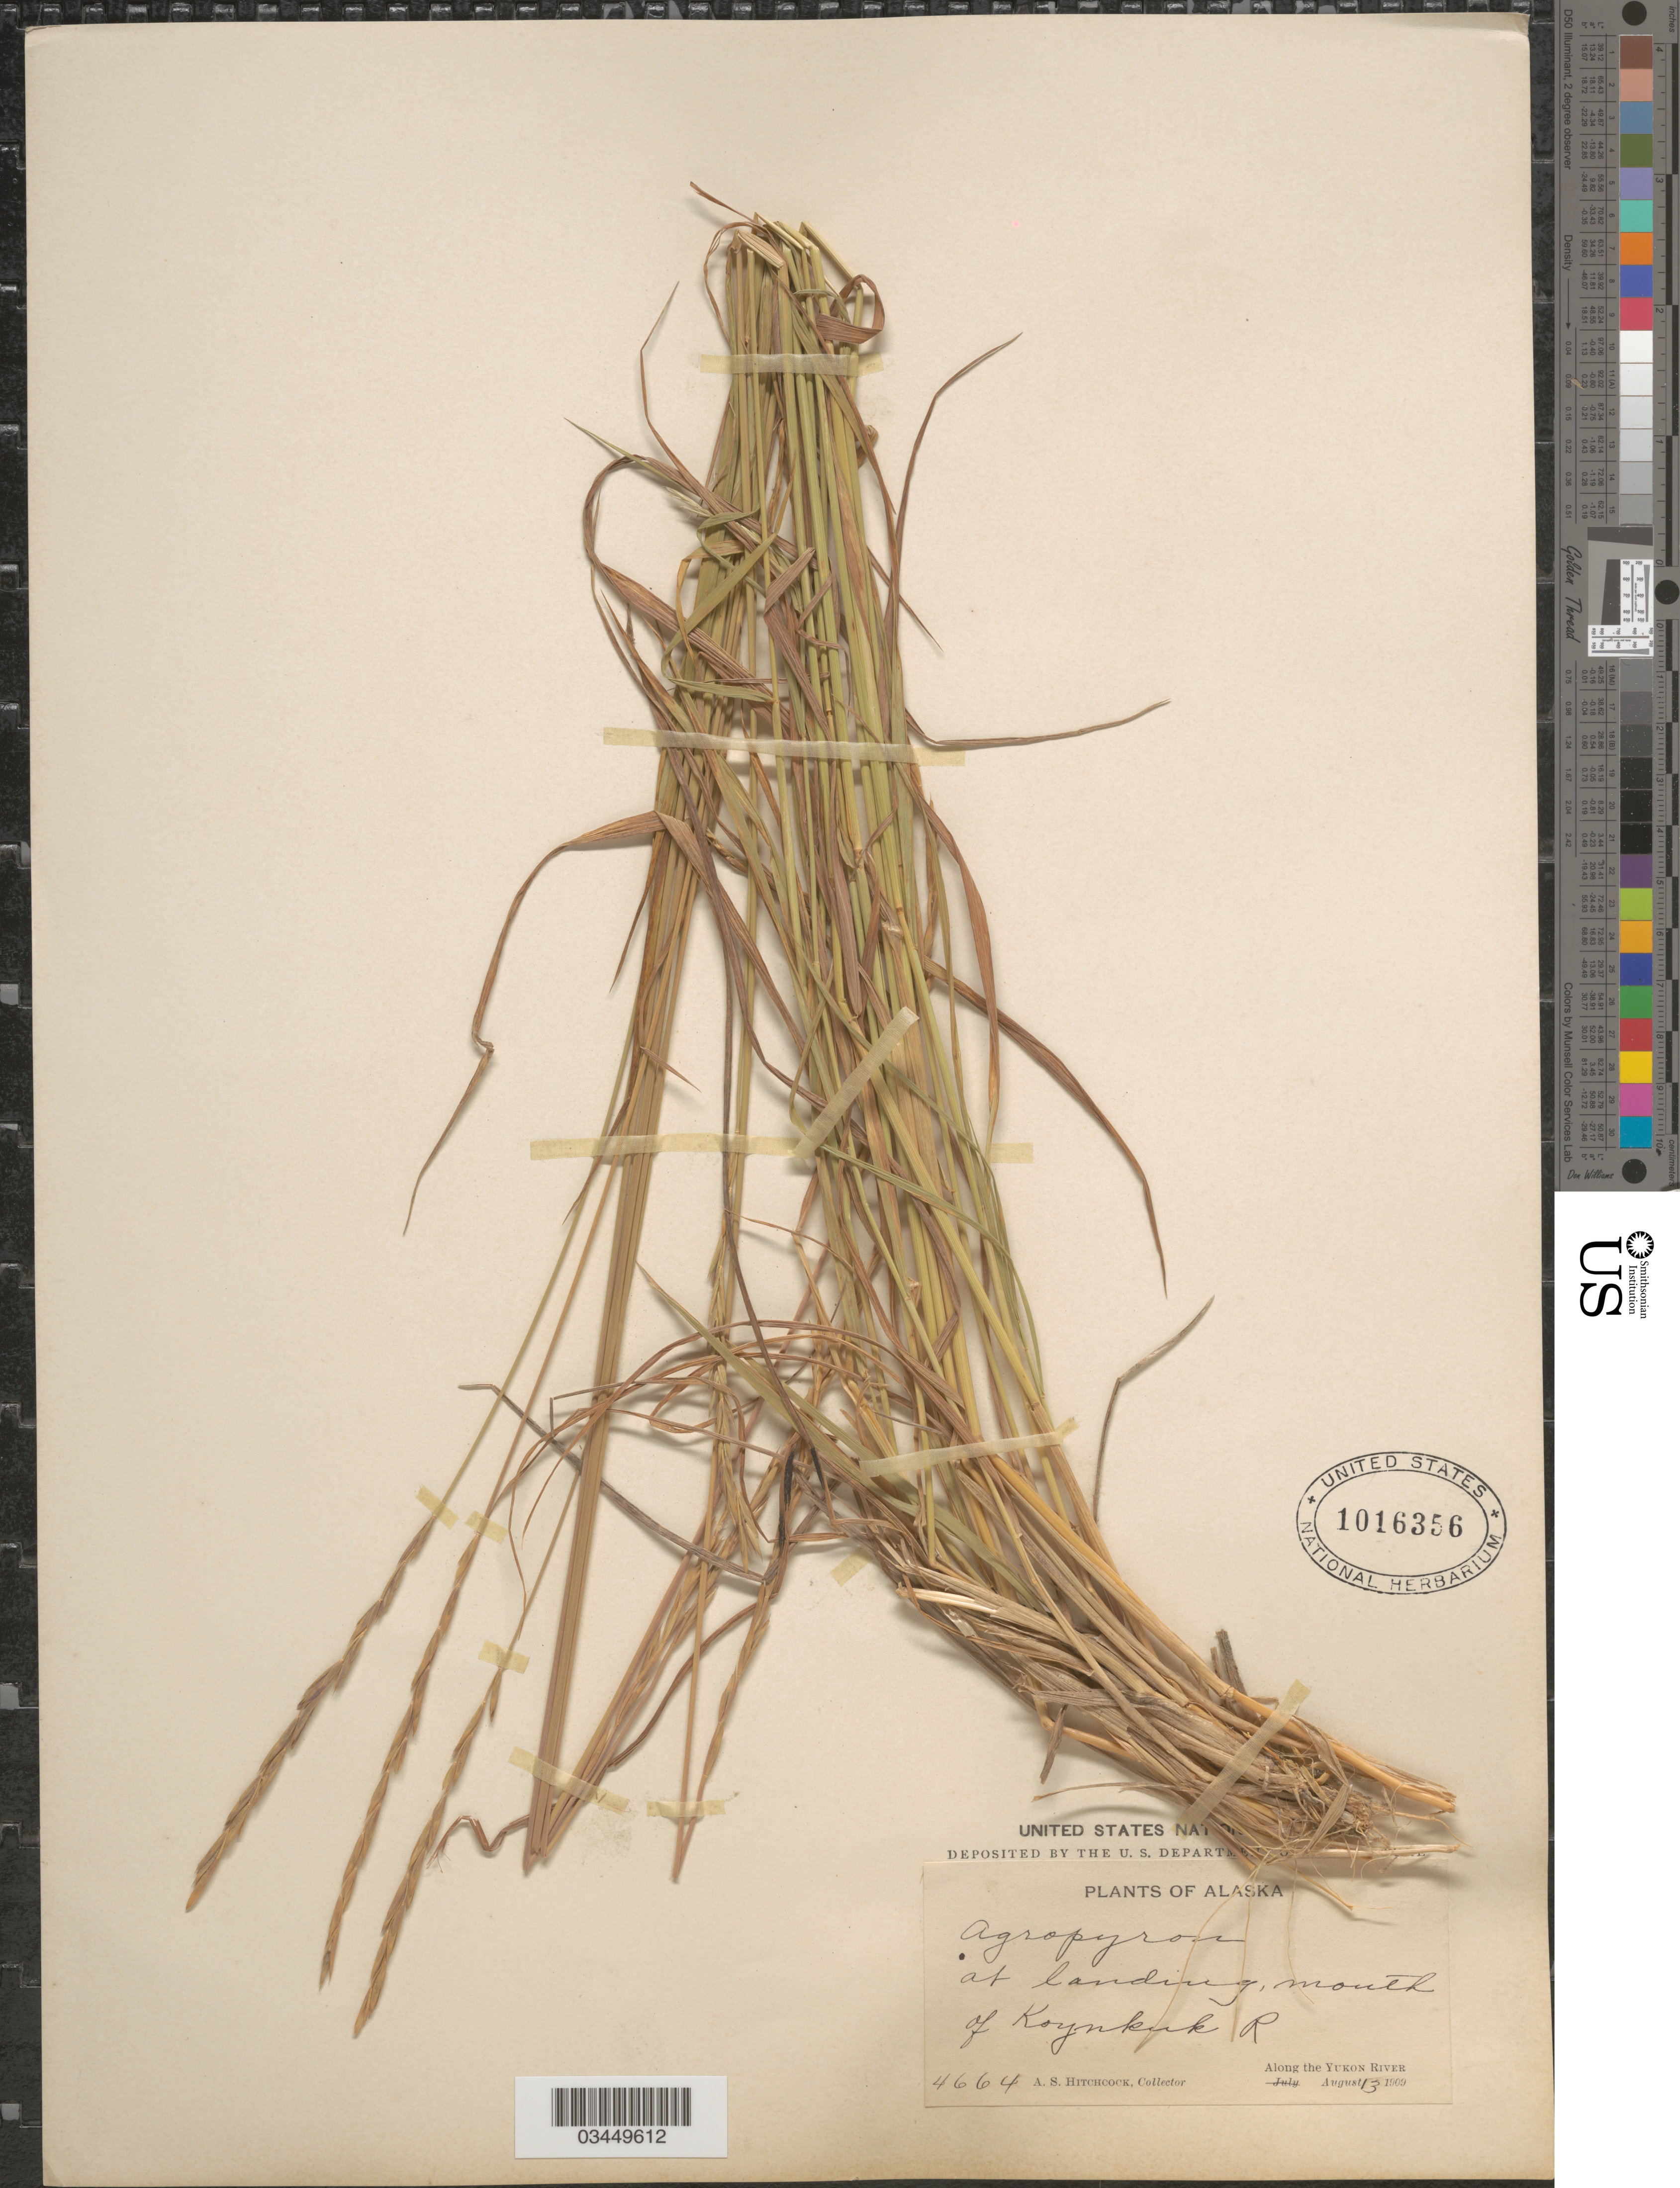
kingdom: Plantae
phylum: Tracheophyta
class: Liliopsida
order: Poales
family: Poaceae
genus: Elymus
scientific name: Elymus sp.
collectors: A. S. Hitchcock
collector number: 4664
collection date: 1909-08-13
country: United States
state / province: Alaska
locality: At landing, mouth of Koynkuk R. Along the Yukon River.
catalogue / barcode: US 1016356